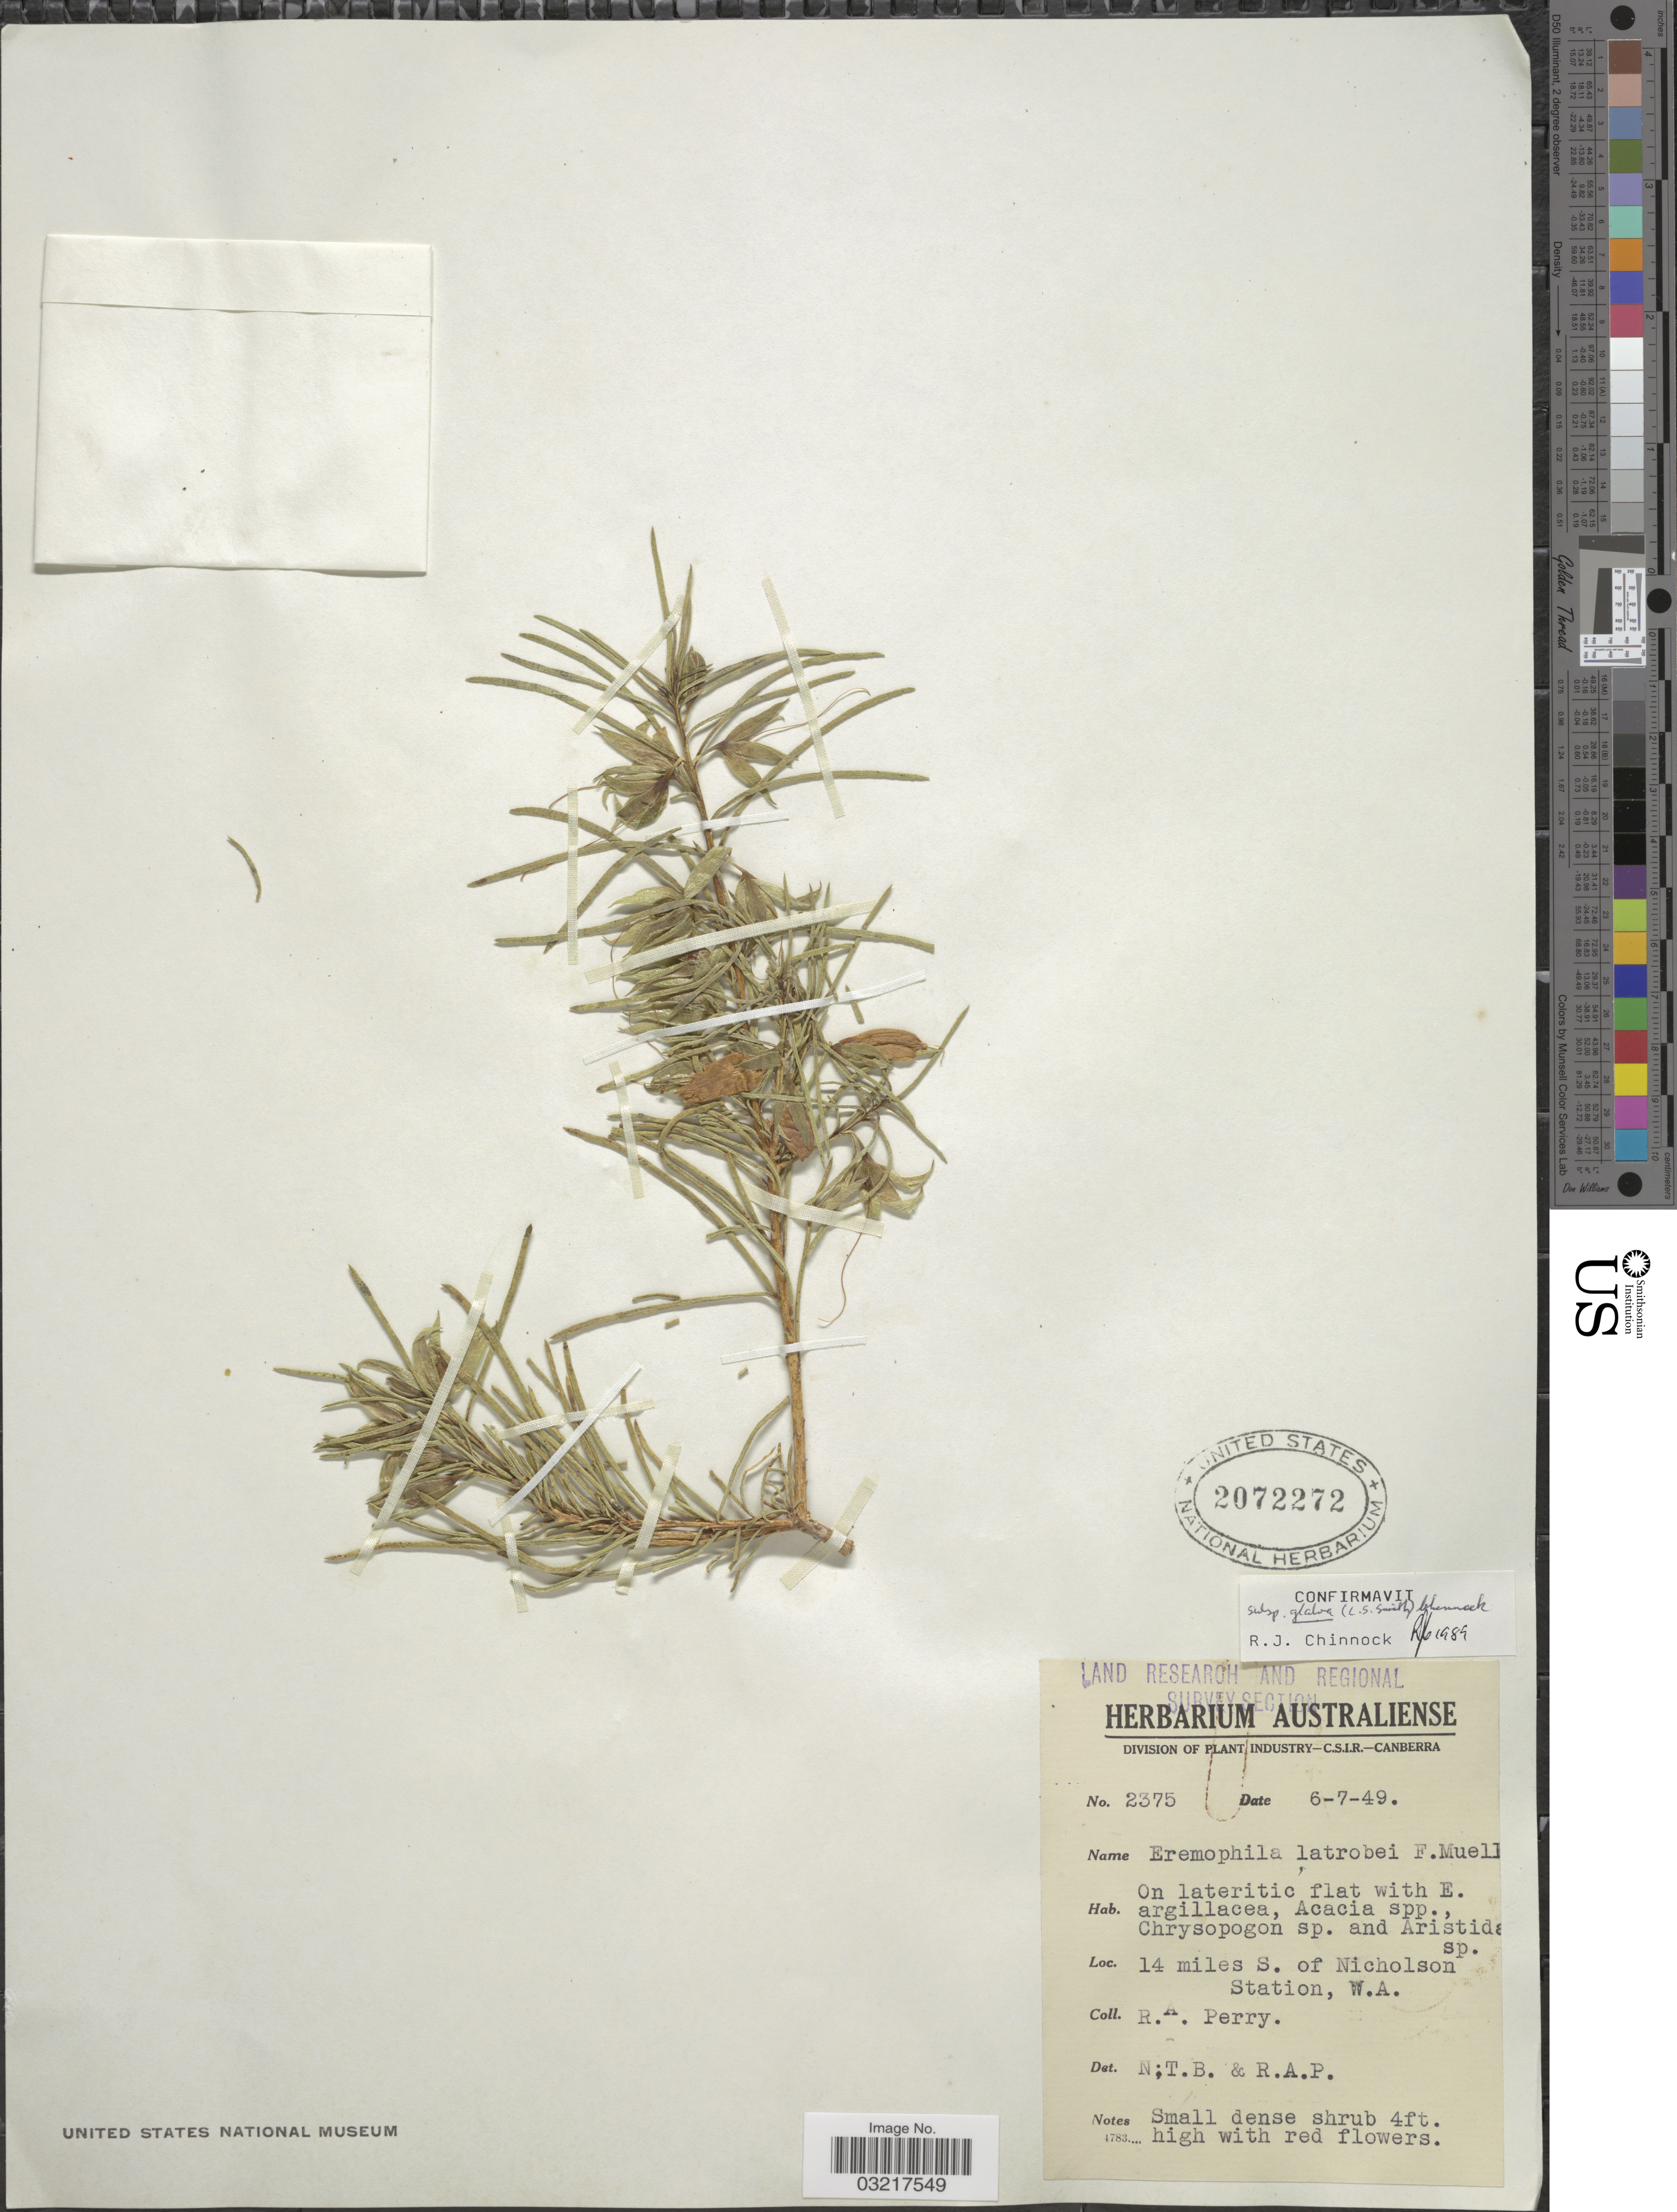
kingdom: Plantae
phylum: Tracheophyta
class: Magnoliopsida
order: Lamiales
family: Scrophulariaceae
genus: Eremophila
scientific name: Eremophila latrobei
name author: F. Muell.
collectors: Perry, R. A.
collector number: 2375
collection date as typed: Transcribed d/m/y: 6/7/49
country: Australia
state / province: Western Australia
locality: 14 miles S. of Nicholson Station, W.A.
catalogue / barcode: US 2072272